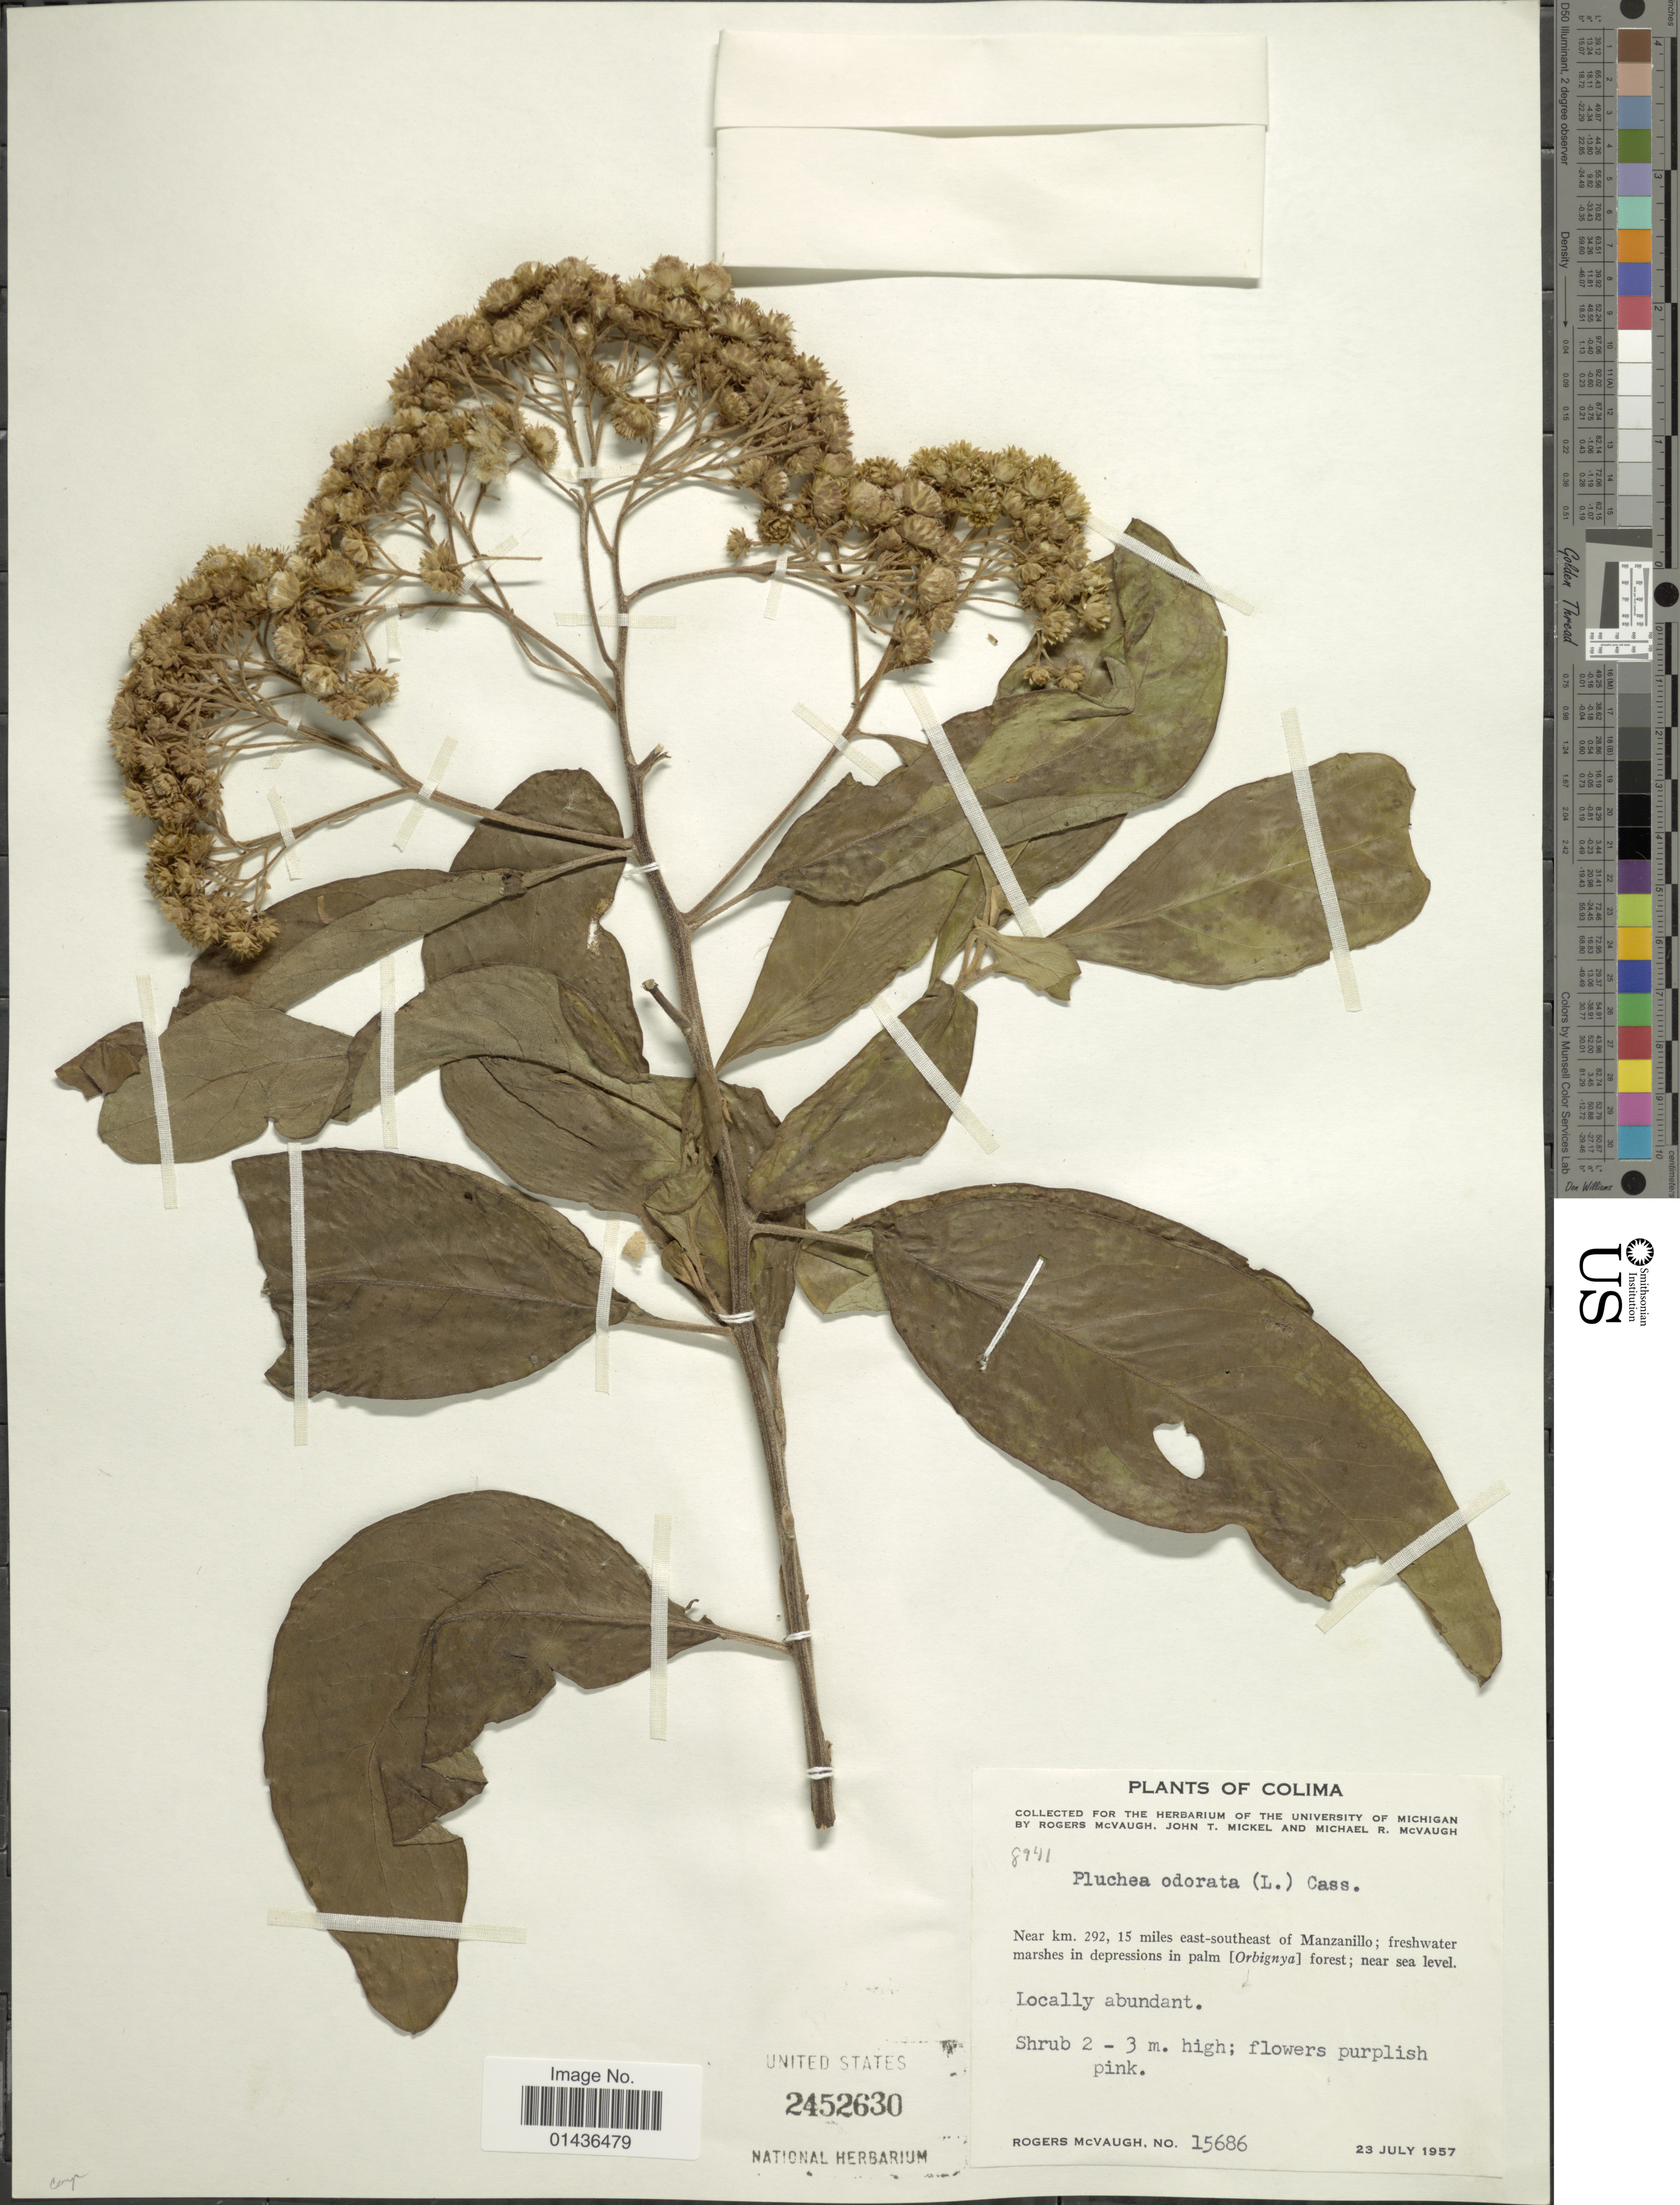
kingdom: Plantae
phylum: Tracheophyta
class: Magnoliopsida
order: Asterales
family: Asteraceae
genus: Pluchea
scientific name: Pluchea carolinensis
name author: (Jacq.) D. Don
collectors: R. McVaugh, J. T. Mickel & M. R. McVaugh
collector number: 15686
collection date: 1957-07-23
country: Mexico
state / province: Colima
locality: Near km 292, 15 miles east-southeast of Manzanillo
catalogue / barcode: US 2452630